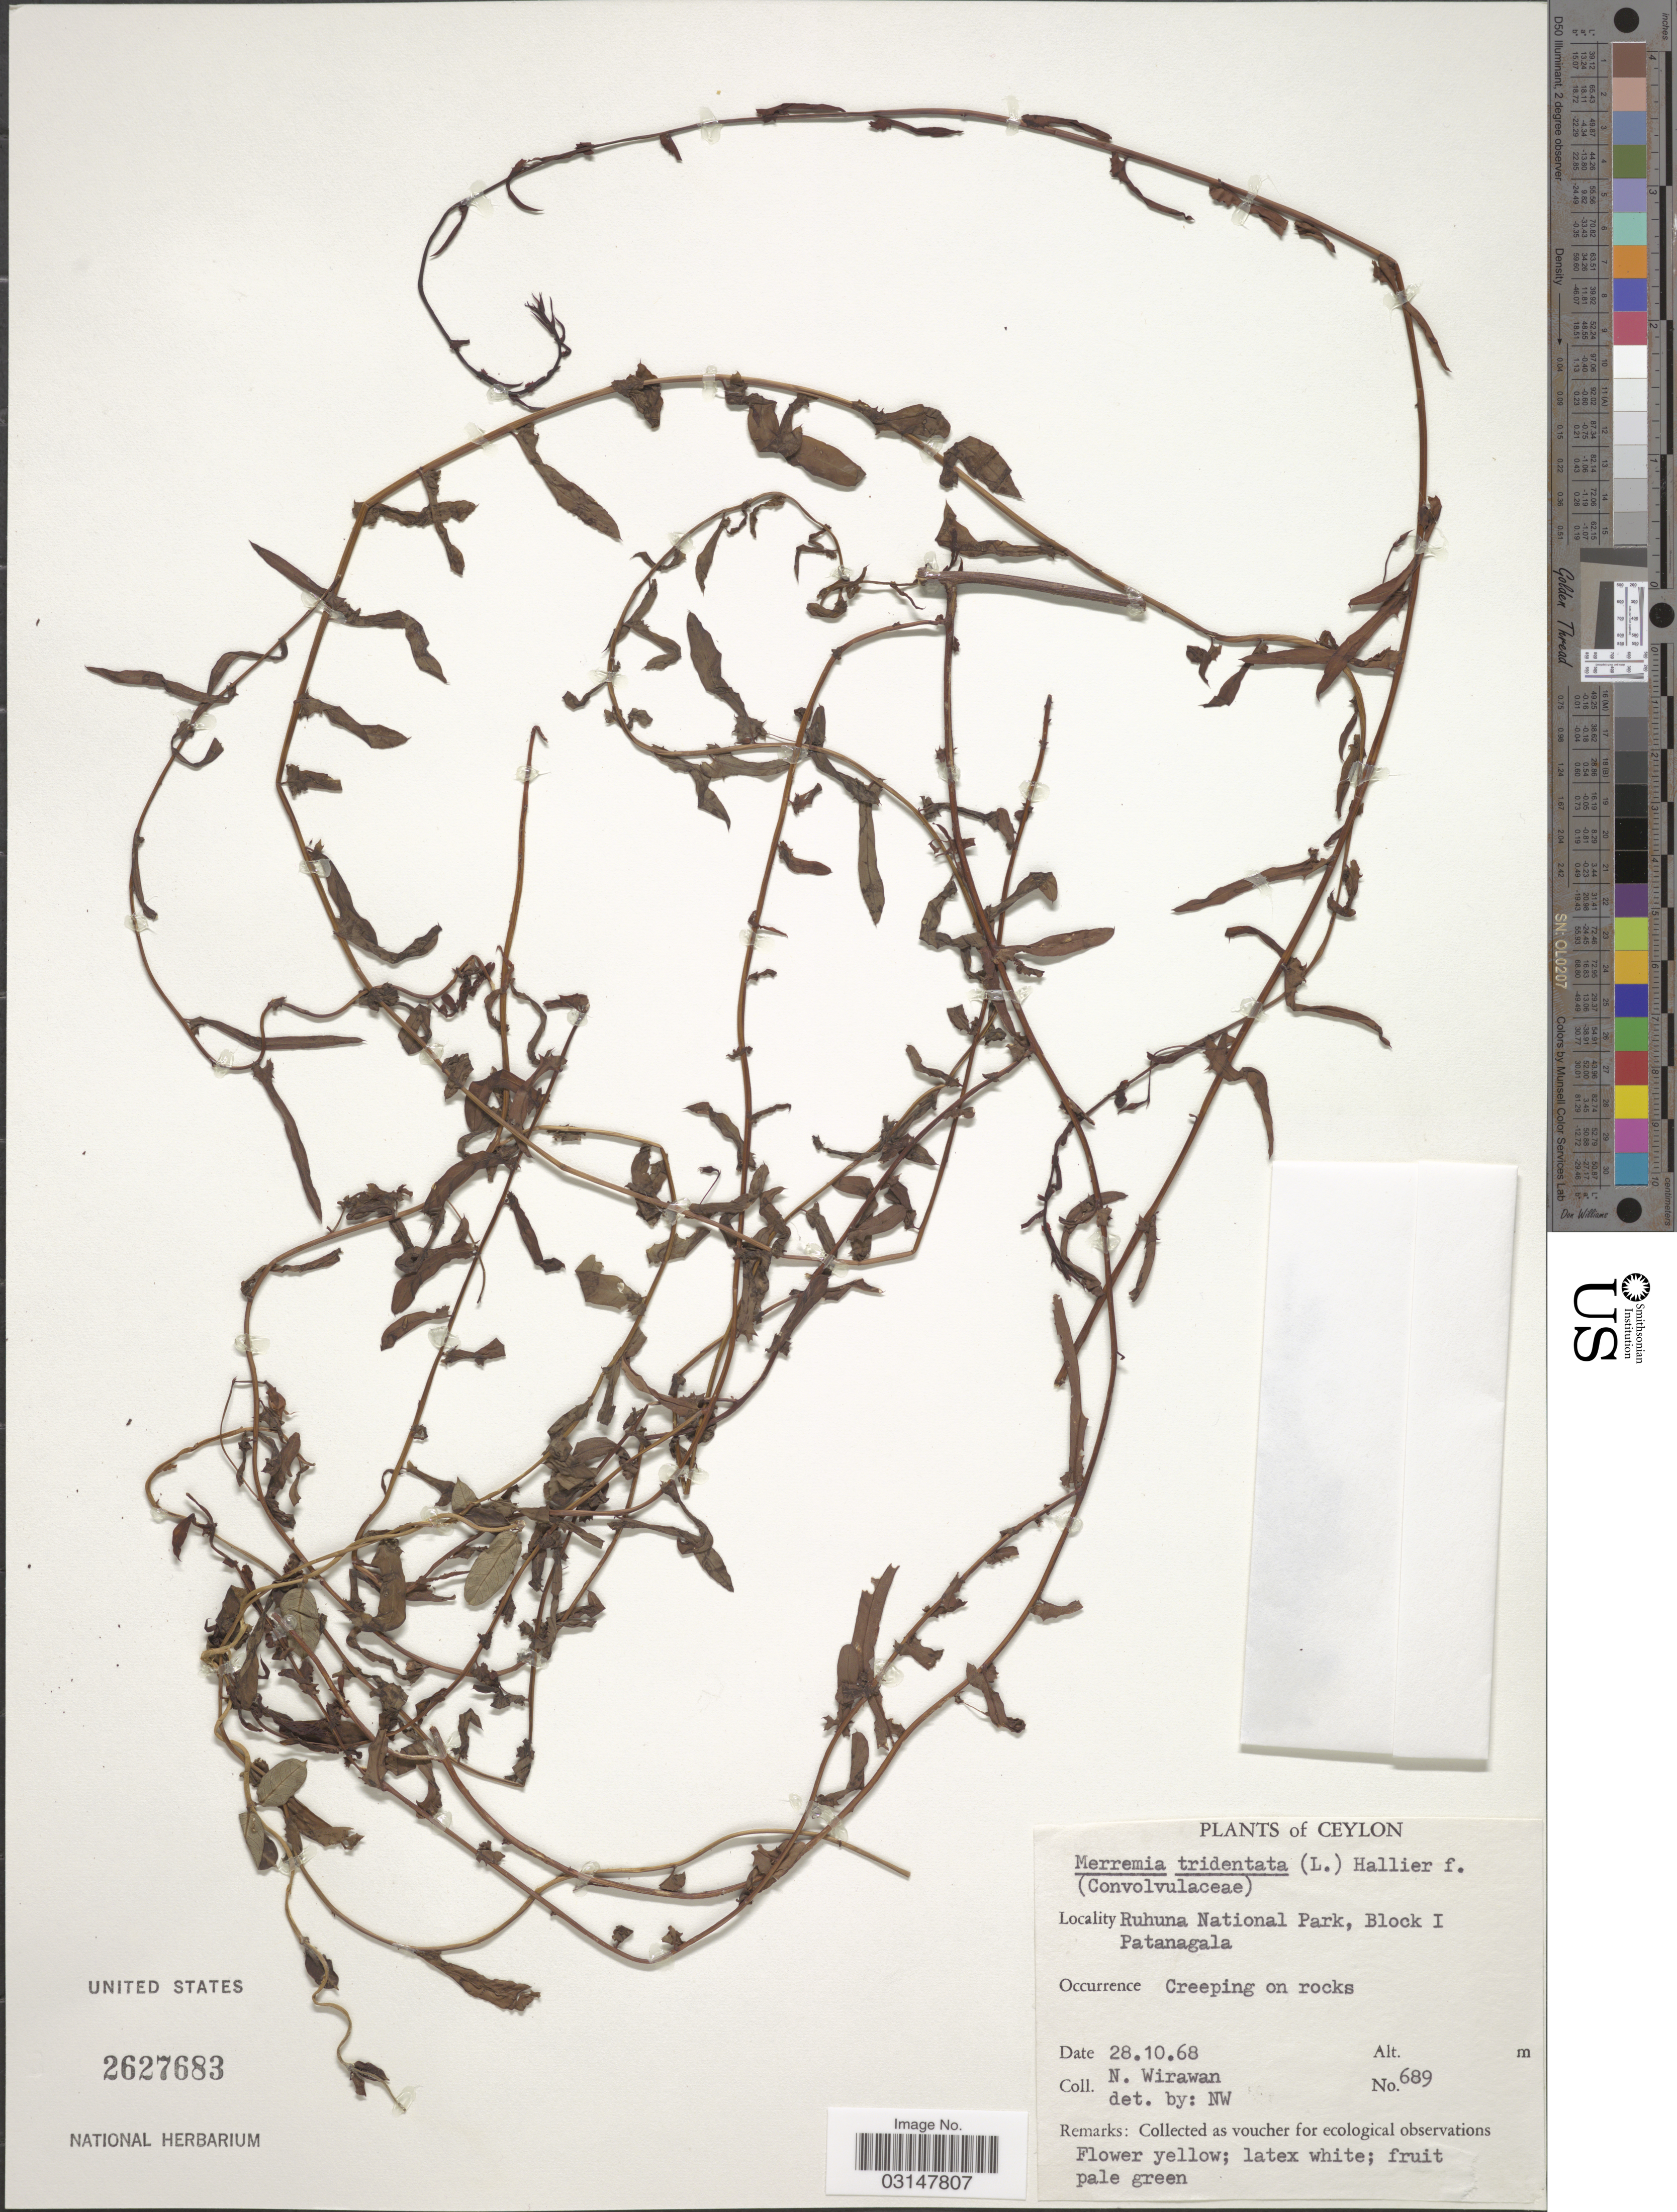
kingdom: Plantae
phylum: Tracheophyta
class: Magnoliopsida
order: Solanales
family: Convolvulaceae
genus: Xenostegia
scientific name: Xenostegia tridentata subsp. hastata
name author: (Ooststr.) Parmar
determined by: Strong, Mark T., (BOT), Smithsonian Institution - National Museum of Natural History (UNITED STATES)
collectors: N. Wirawan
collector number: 689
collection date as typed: Transcribed d/m/y: 28/10/68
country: Sri Lanka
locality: Ceylon. Ruhuna National Park, Block I, Patanagala.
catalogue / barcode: US 2627683